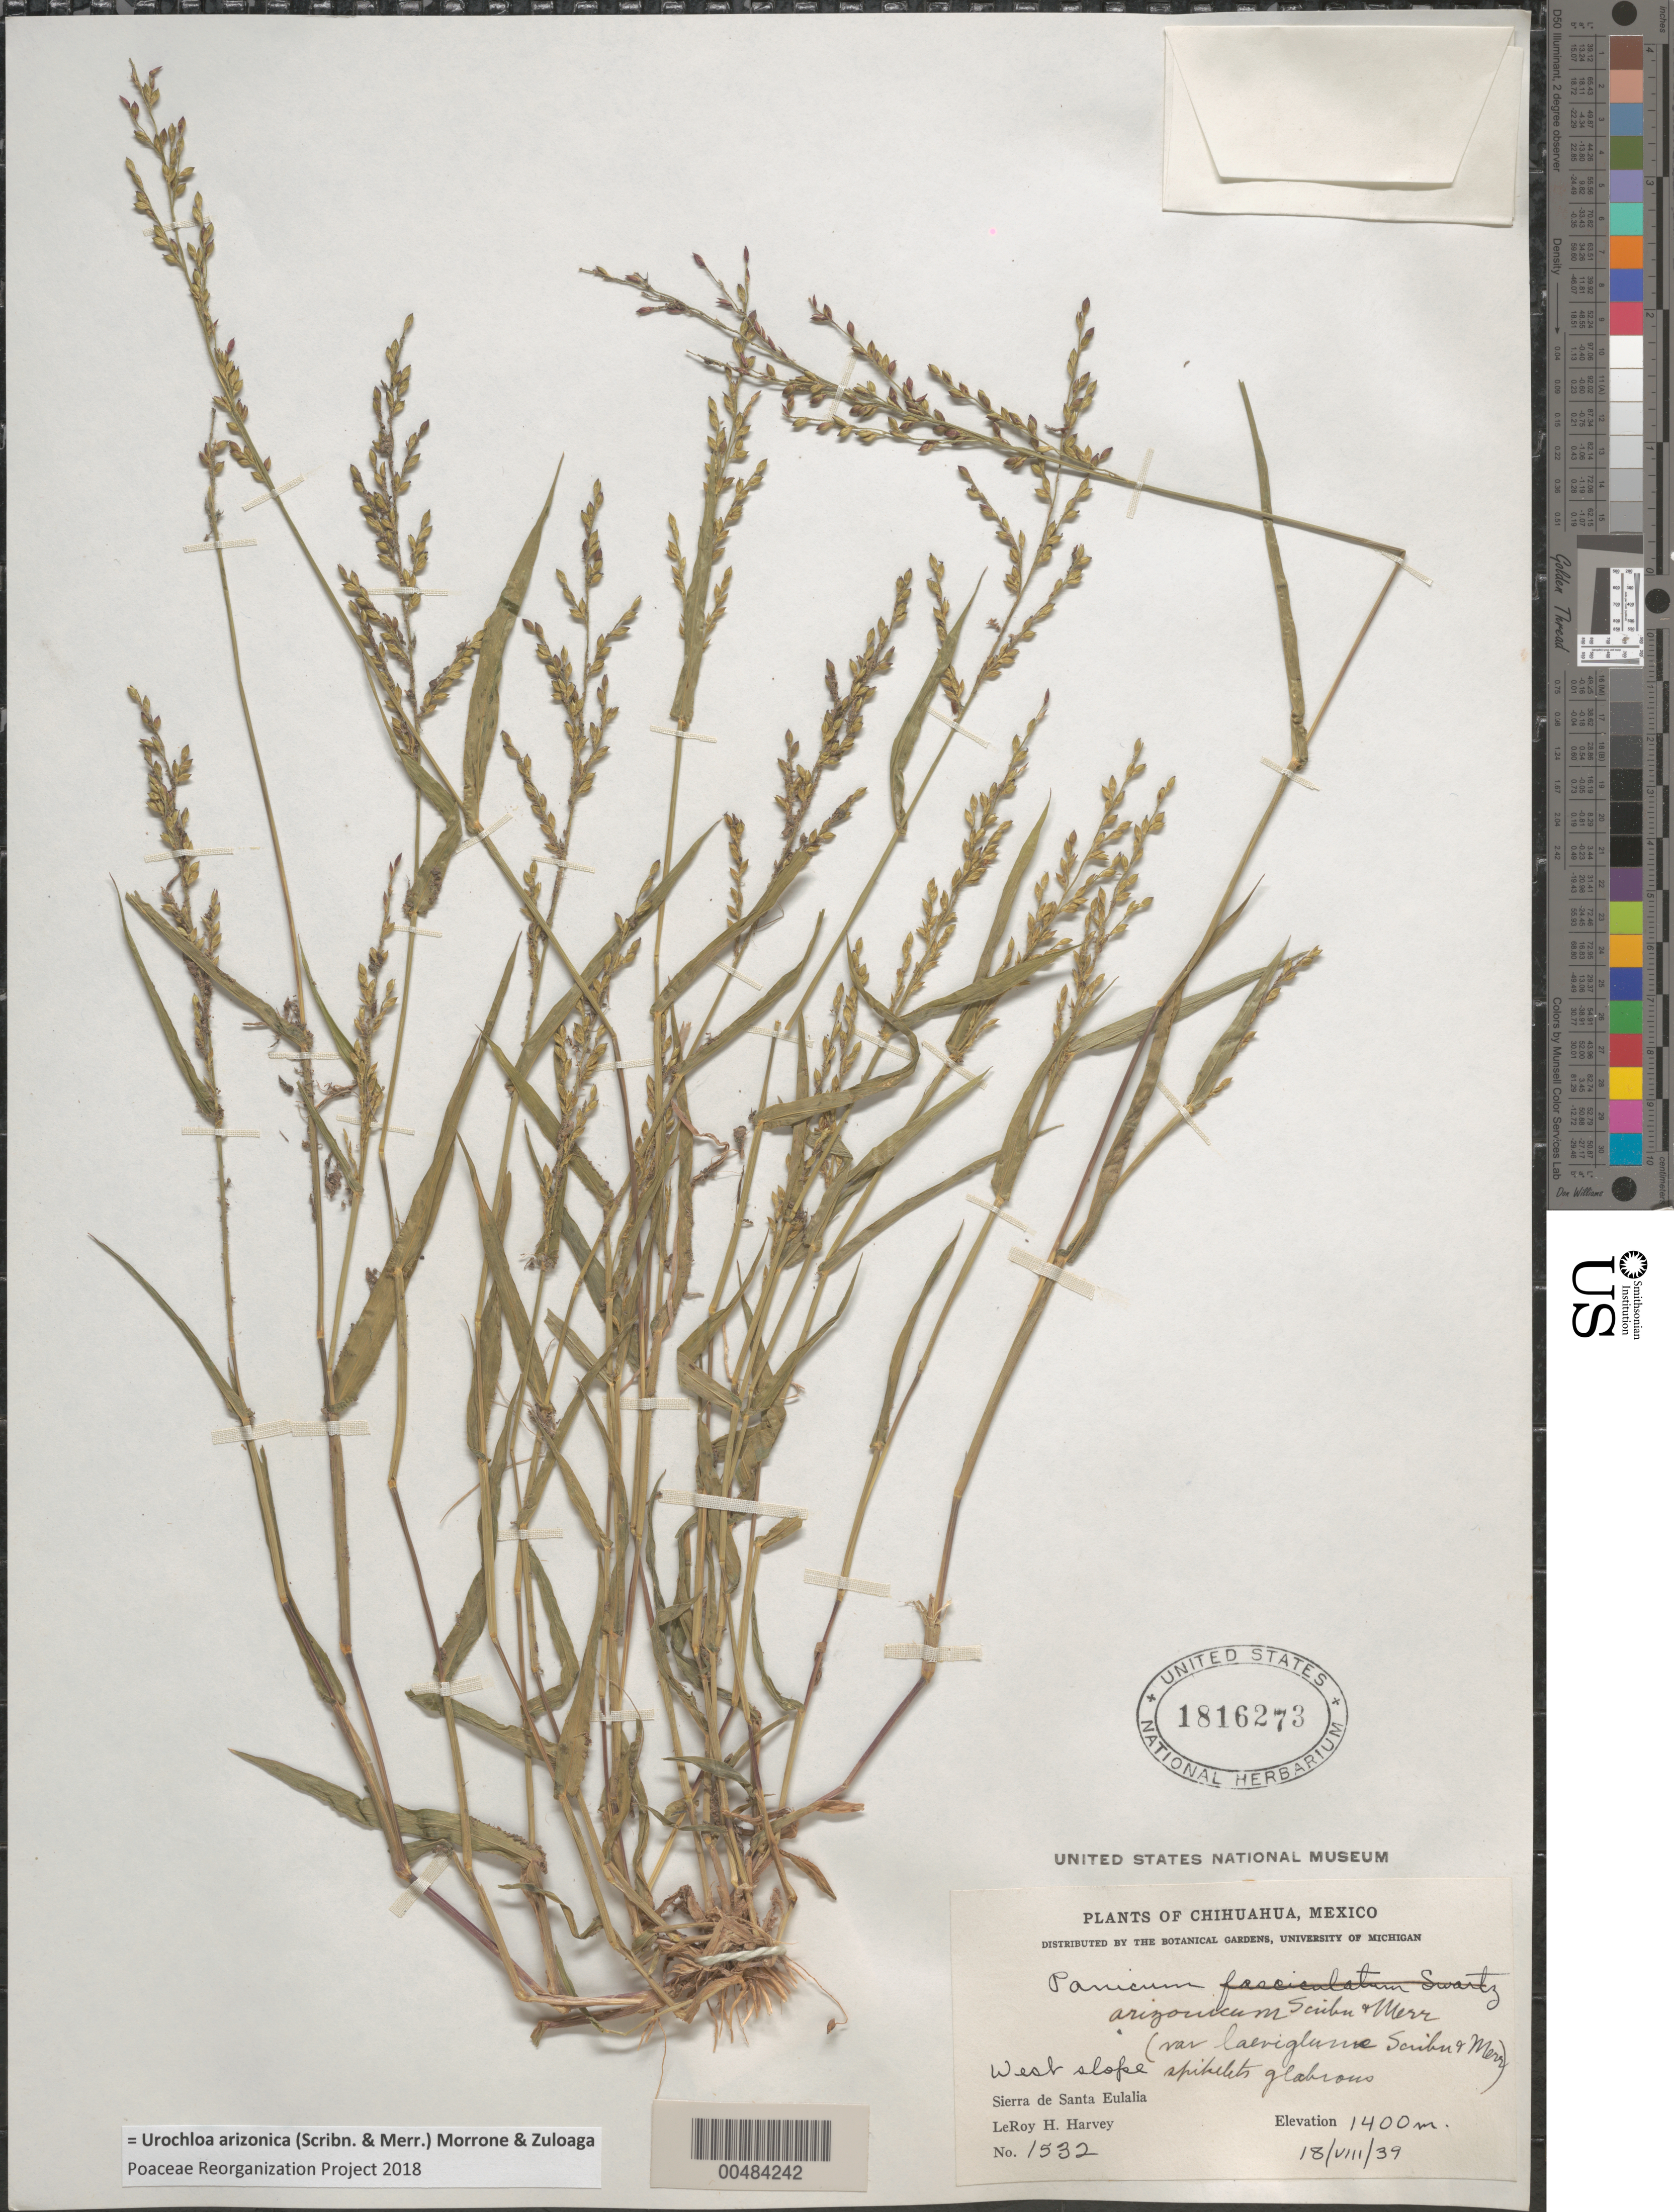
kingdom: Plantae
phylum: Tracheophyta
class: Liliopsida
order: Poales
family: Poaceae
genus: Brachiaria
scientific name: Brachiaria arizonicum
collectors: L. H. Harvey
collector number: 1532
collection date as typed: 18 Aug 1939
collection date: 1939-08-18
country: Mexico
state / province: Chihuahua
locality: W slope Sierra de Santa Eulalia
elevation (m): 1400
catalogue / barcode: US 1816273